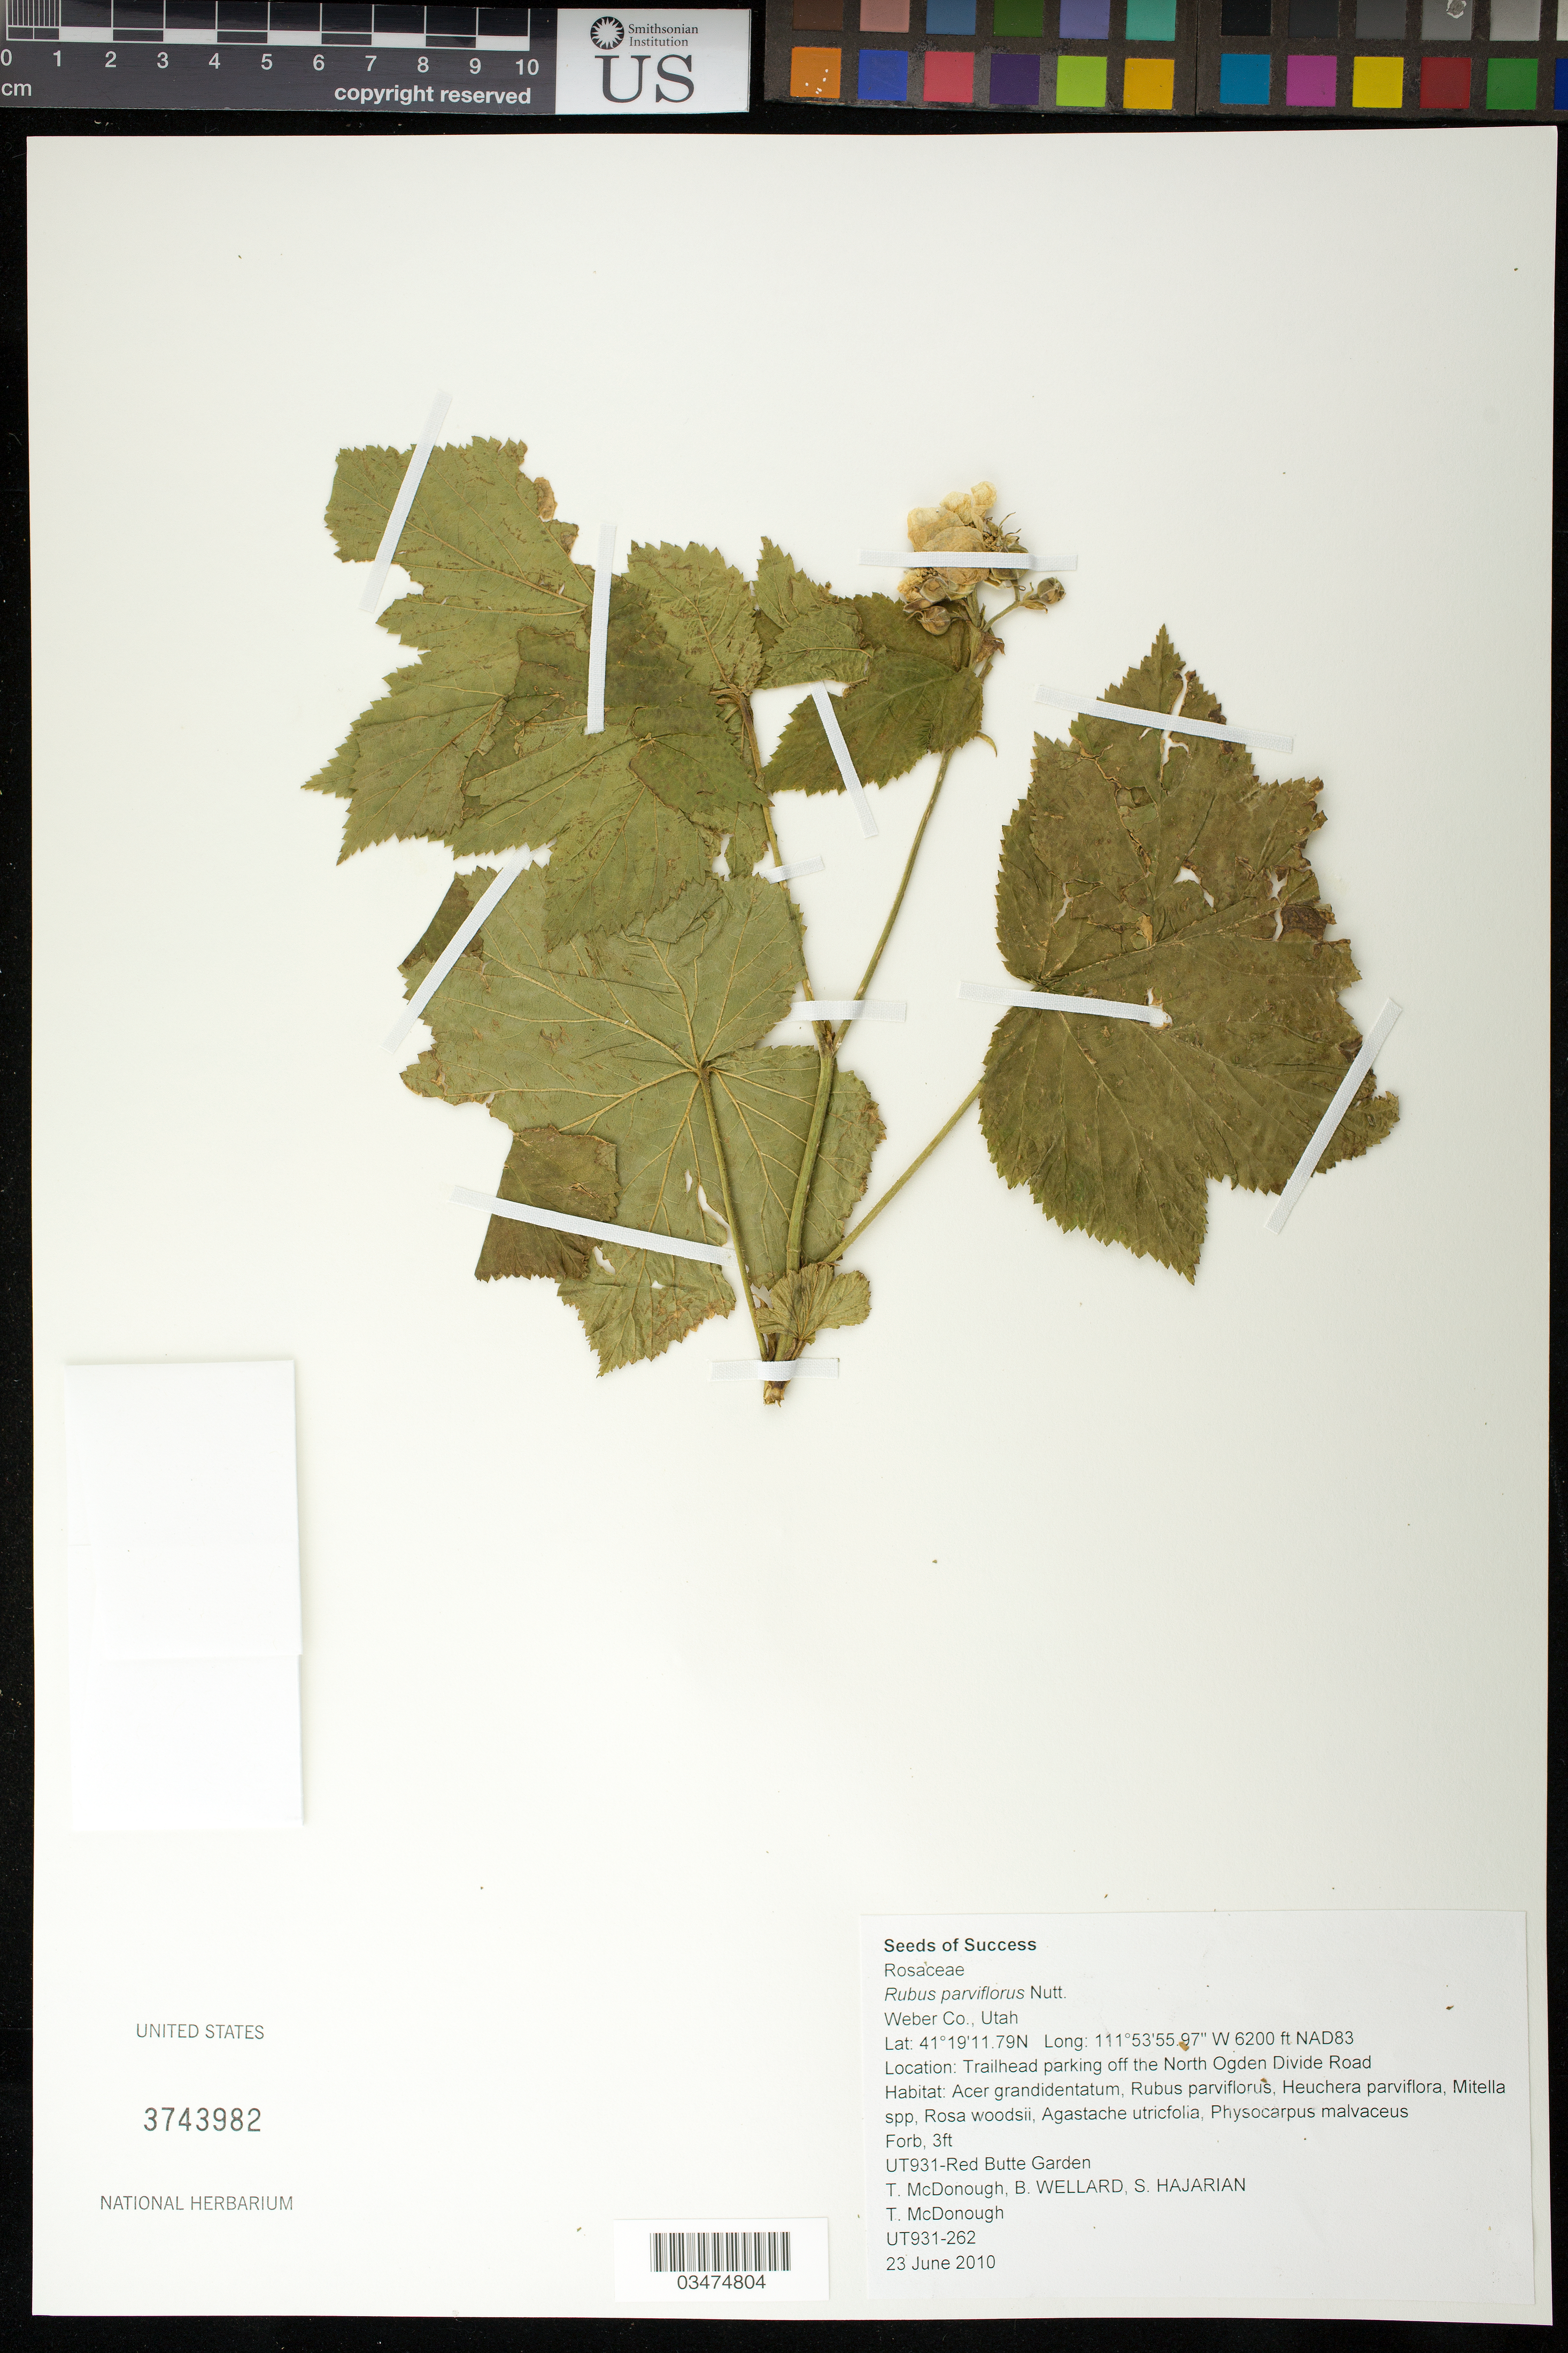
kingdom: Plantae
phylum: Tracheophyta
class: Magnoliopsida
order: Rosales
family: Rosaceae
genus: Rubus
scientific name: Rubus parviflorus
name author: Nutt.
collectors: T. McDonough, B. Wellard & S. Hajarian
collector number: UT931-262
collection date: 2010-06-23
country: United States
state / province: Utah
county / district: Weber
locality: Trailhead parking off the North Ogden Divide Rd.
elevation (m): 1890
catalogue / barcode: US 3743982